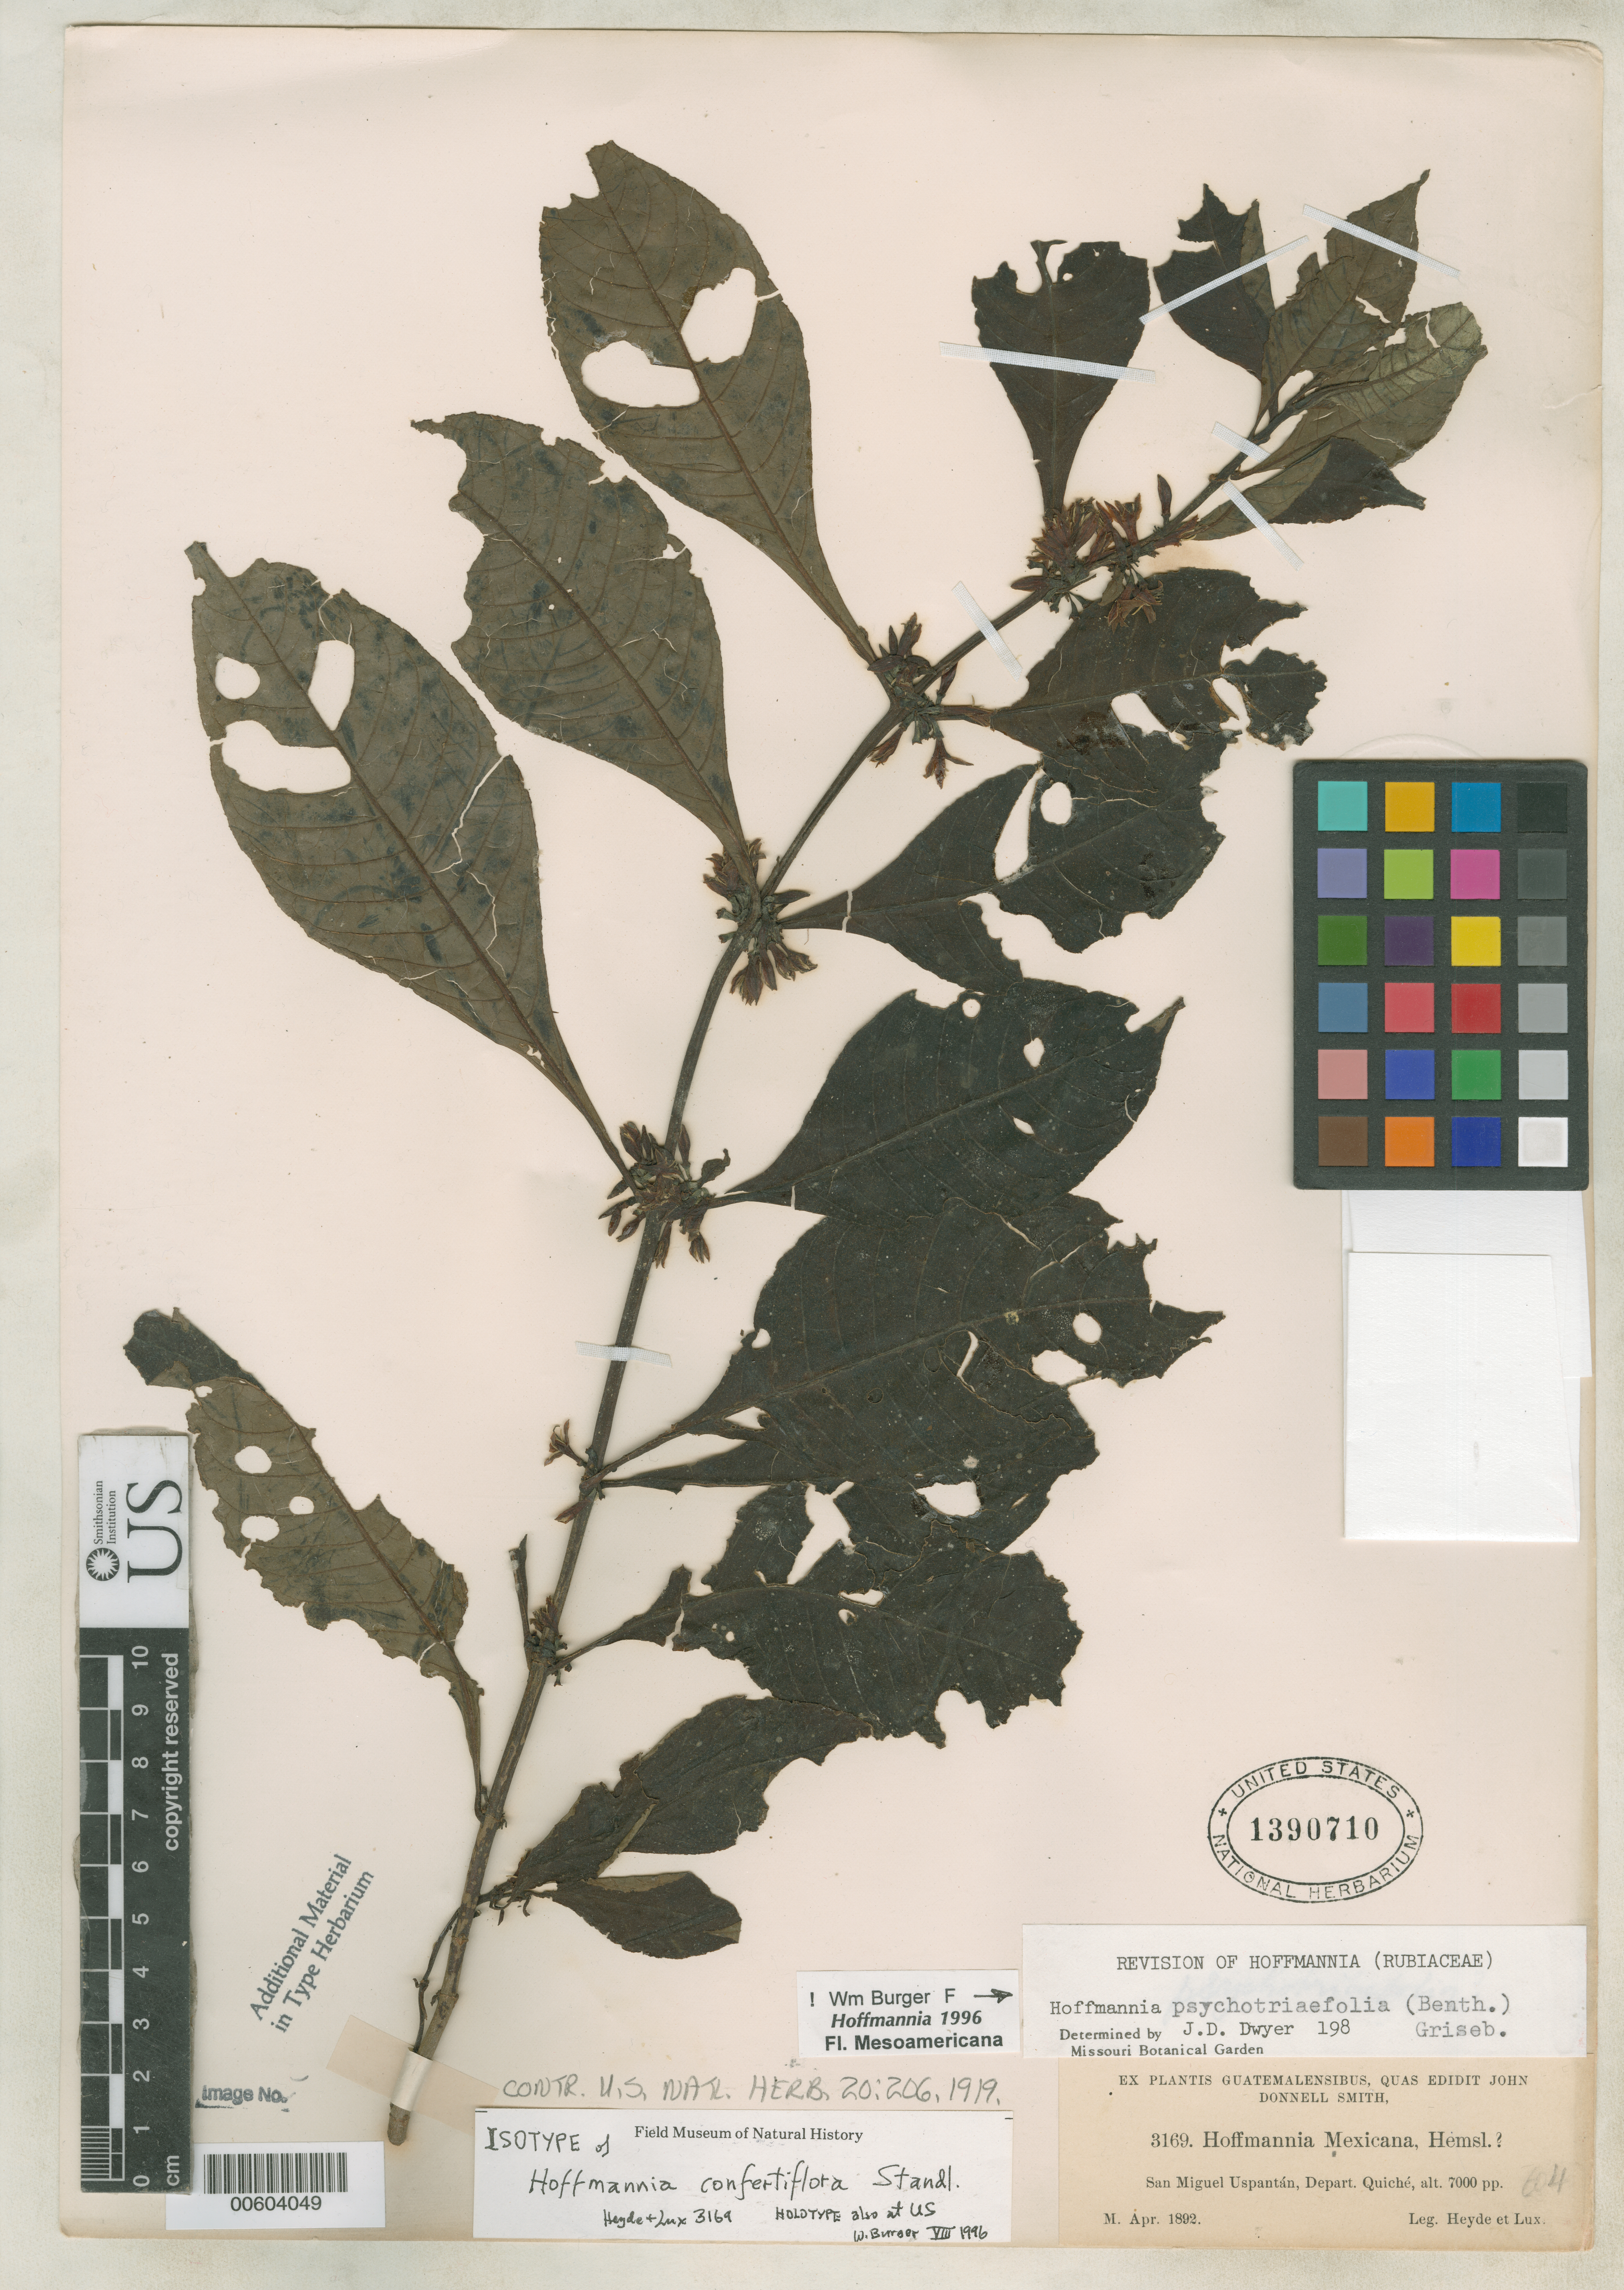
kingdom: Plantae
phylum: Tracheophyta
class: Magnoliopsida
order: Gentianales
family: Rubiaceae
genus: Hoffmannia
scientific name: Hoffmannia confertiflora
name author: Standl.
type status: Isotype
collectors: E. T. Heyde & E. Lux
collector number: J.D.S. 3169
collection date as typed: Apr 1892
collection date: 1892-04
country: Guatemala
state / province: El Quiché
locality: San Miguel Uspantán.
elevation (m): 2134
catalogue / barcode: US 1390710